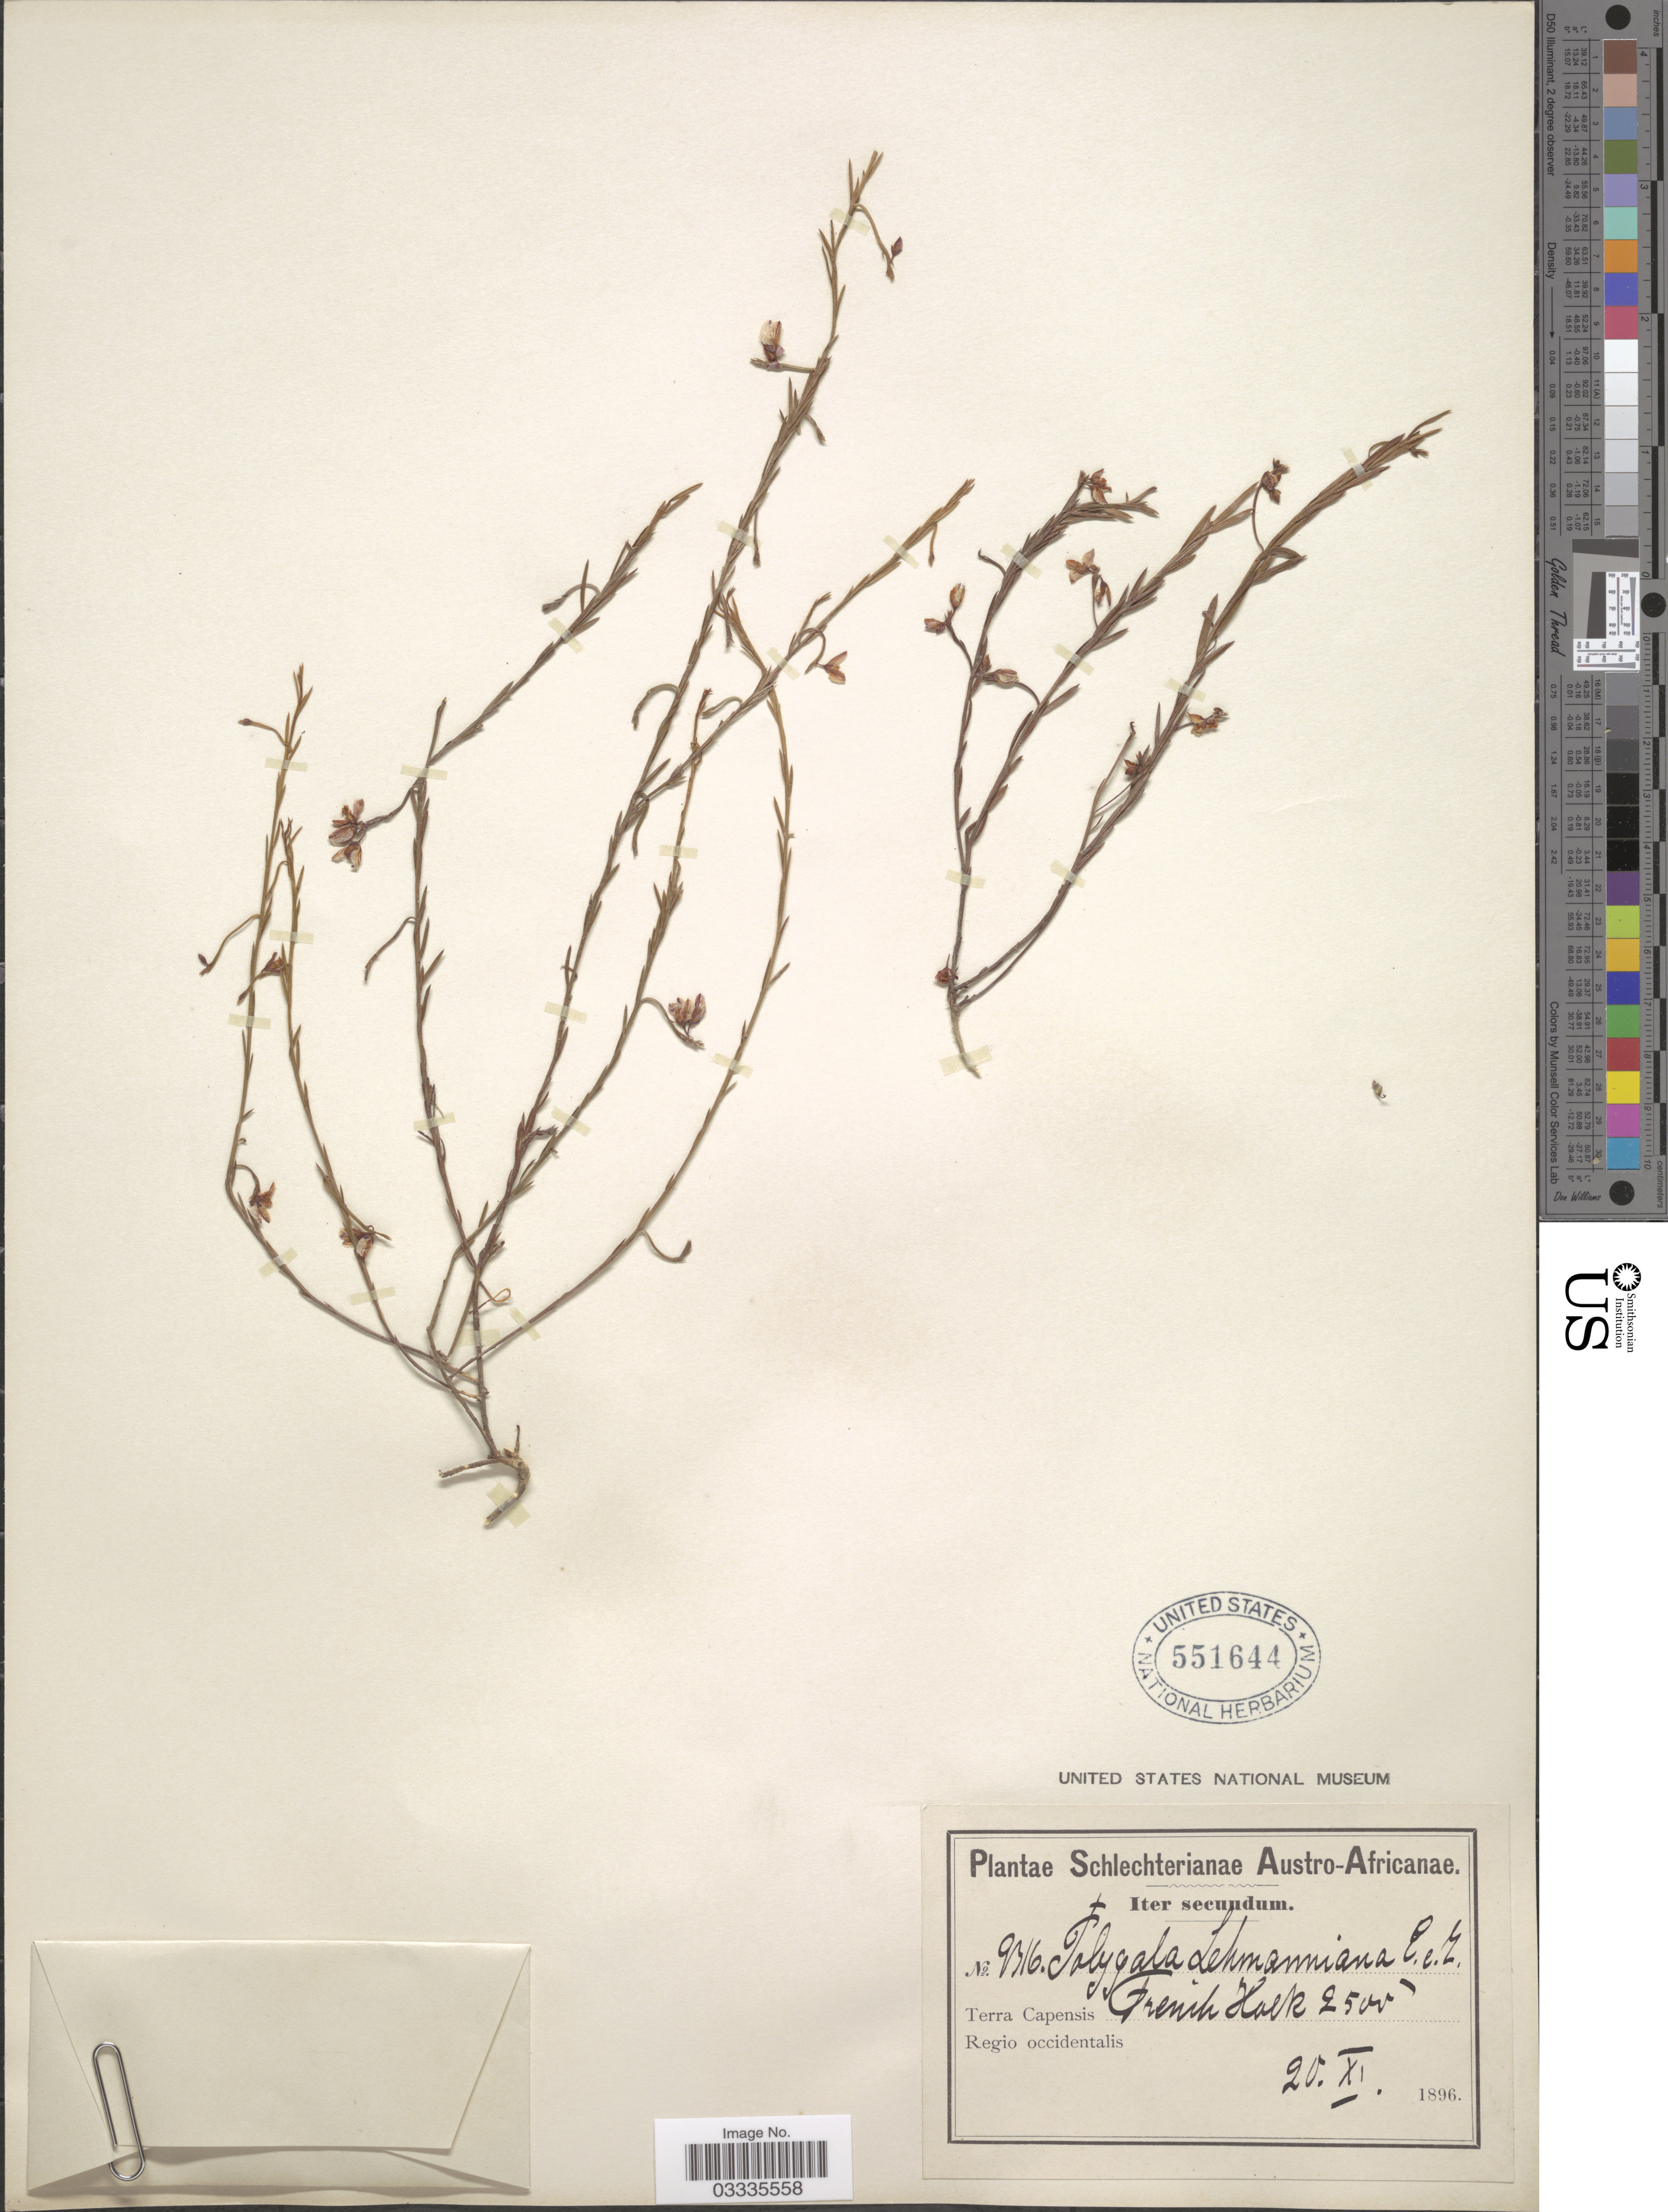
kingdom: Plantae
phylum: Tracheophyta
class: Magnoliopsida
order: Fabales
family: Polygalaceae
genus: Polygala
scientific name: Polygala lehmanniana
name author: Eckl. & Zeyh.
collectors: Schlechter, --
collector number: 9316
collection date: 1896-11-20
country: South Africa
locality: Austro-Africanae. Terra Capensis French Hoek. Regio occidentalis.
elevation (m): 762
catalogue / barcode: US 551644